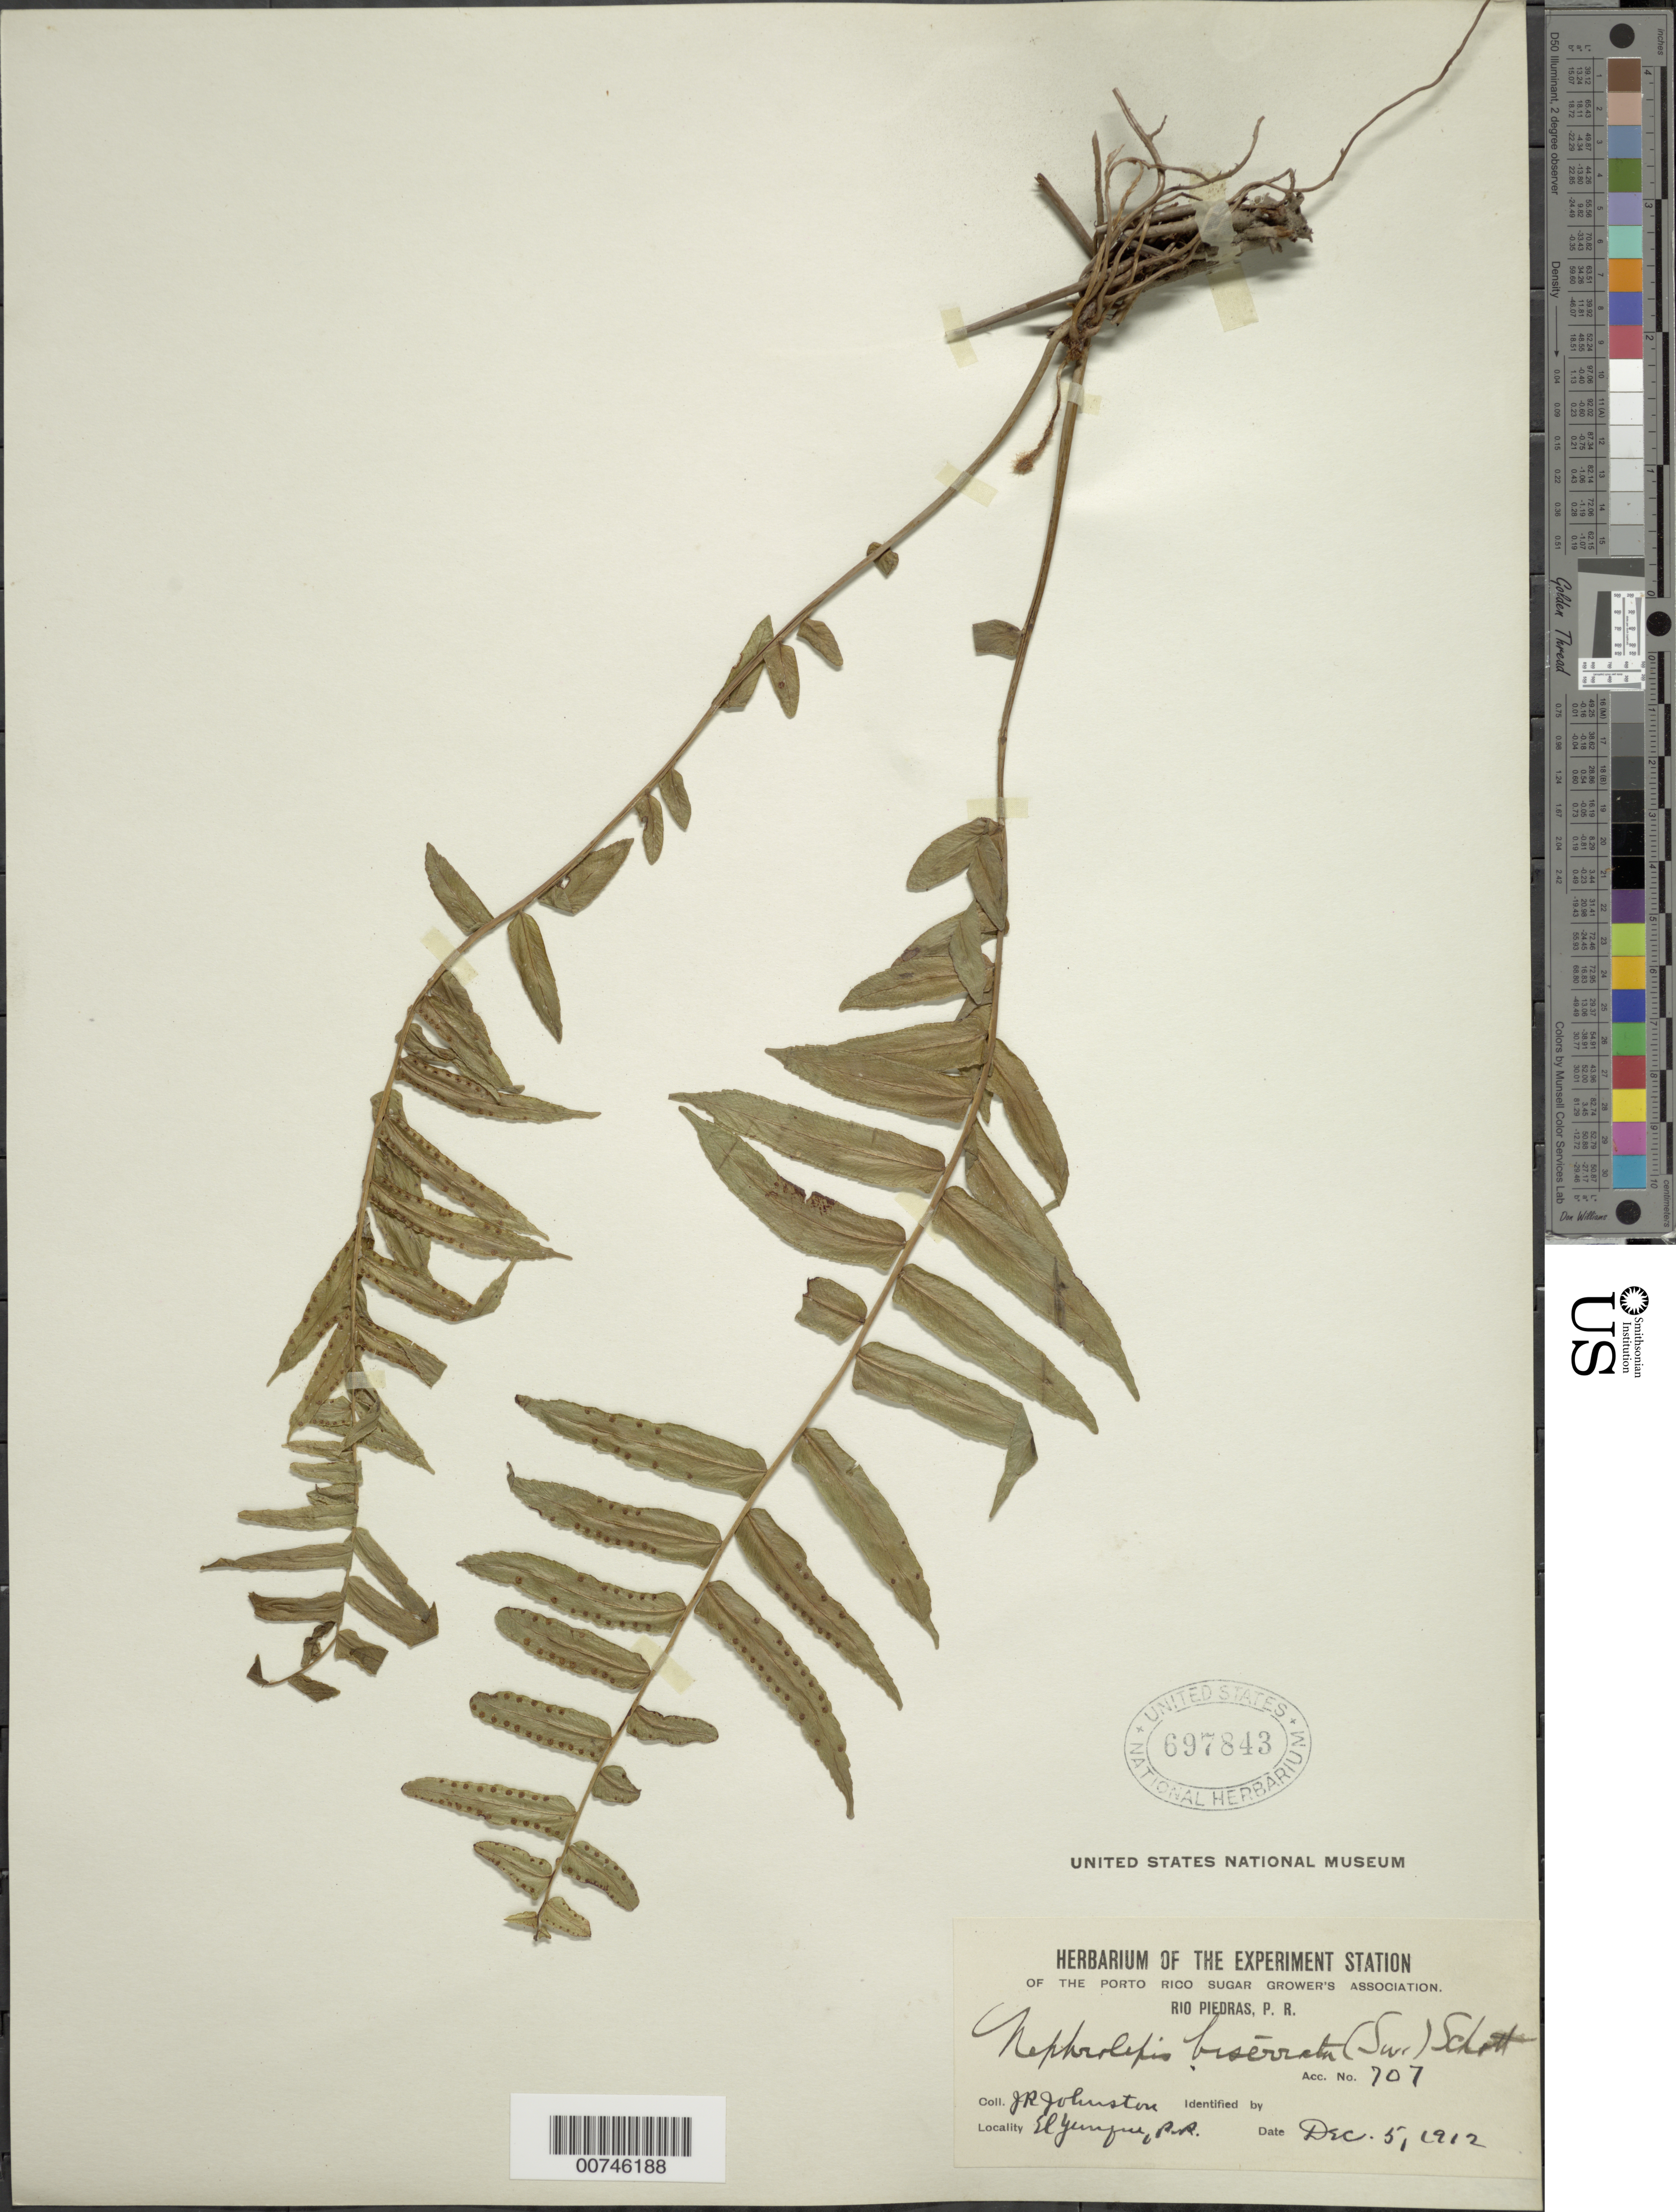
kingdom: Plantae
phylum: Tracheophyta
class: Polypodiopsida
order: Polypodiales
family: Nephrolepidaceae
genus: Nephrolepis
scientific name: Nephrolepis biserrata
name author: (Sw.) Schott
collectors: J. Johnston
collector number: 707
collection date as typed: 05 Dec 1912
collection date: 1912-12-05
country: Puerto Rico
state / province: Río Grande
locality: El Yunque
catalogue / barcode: US 697843